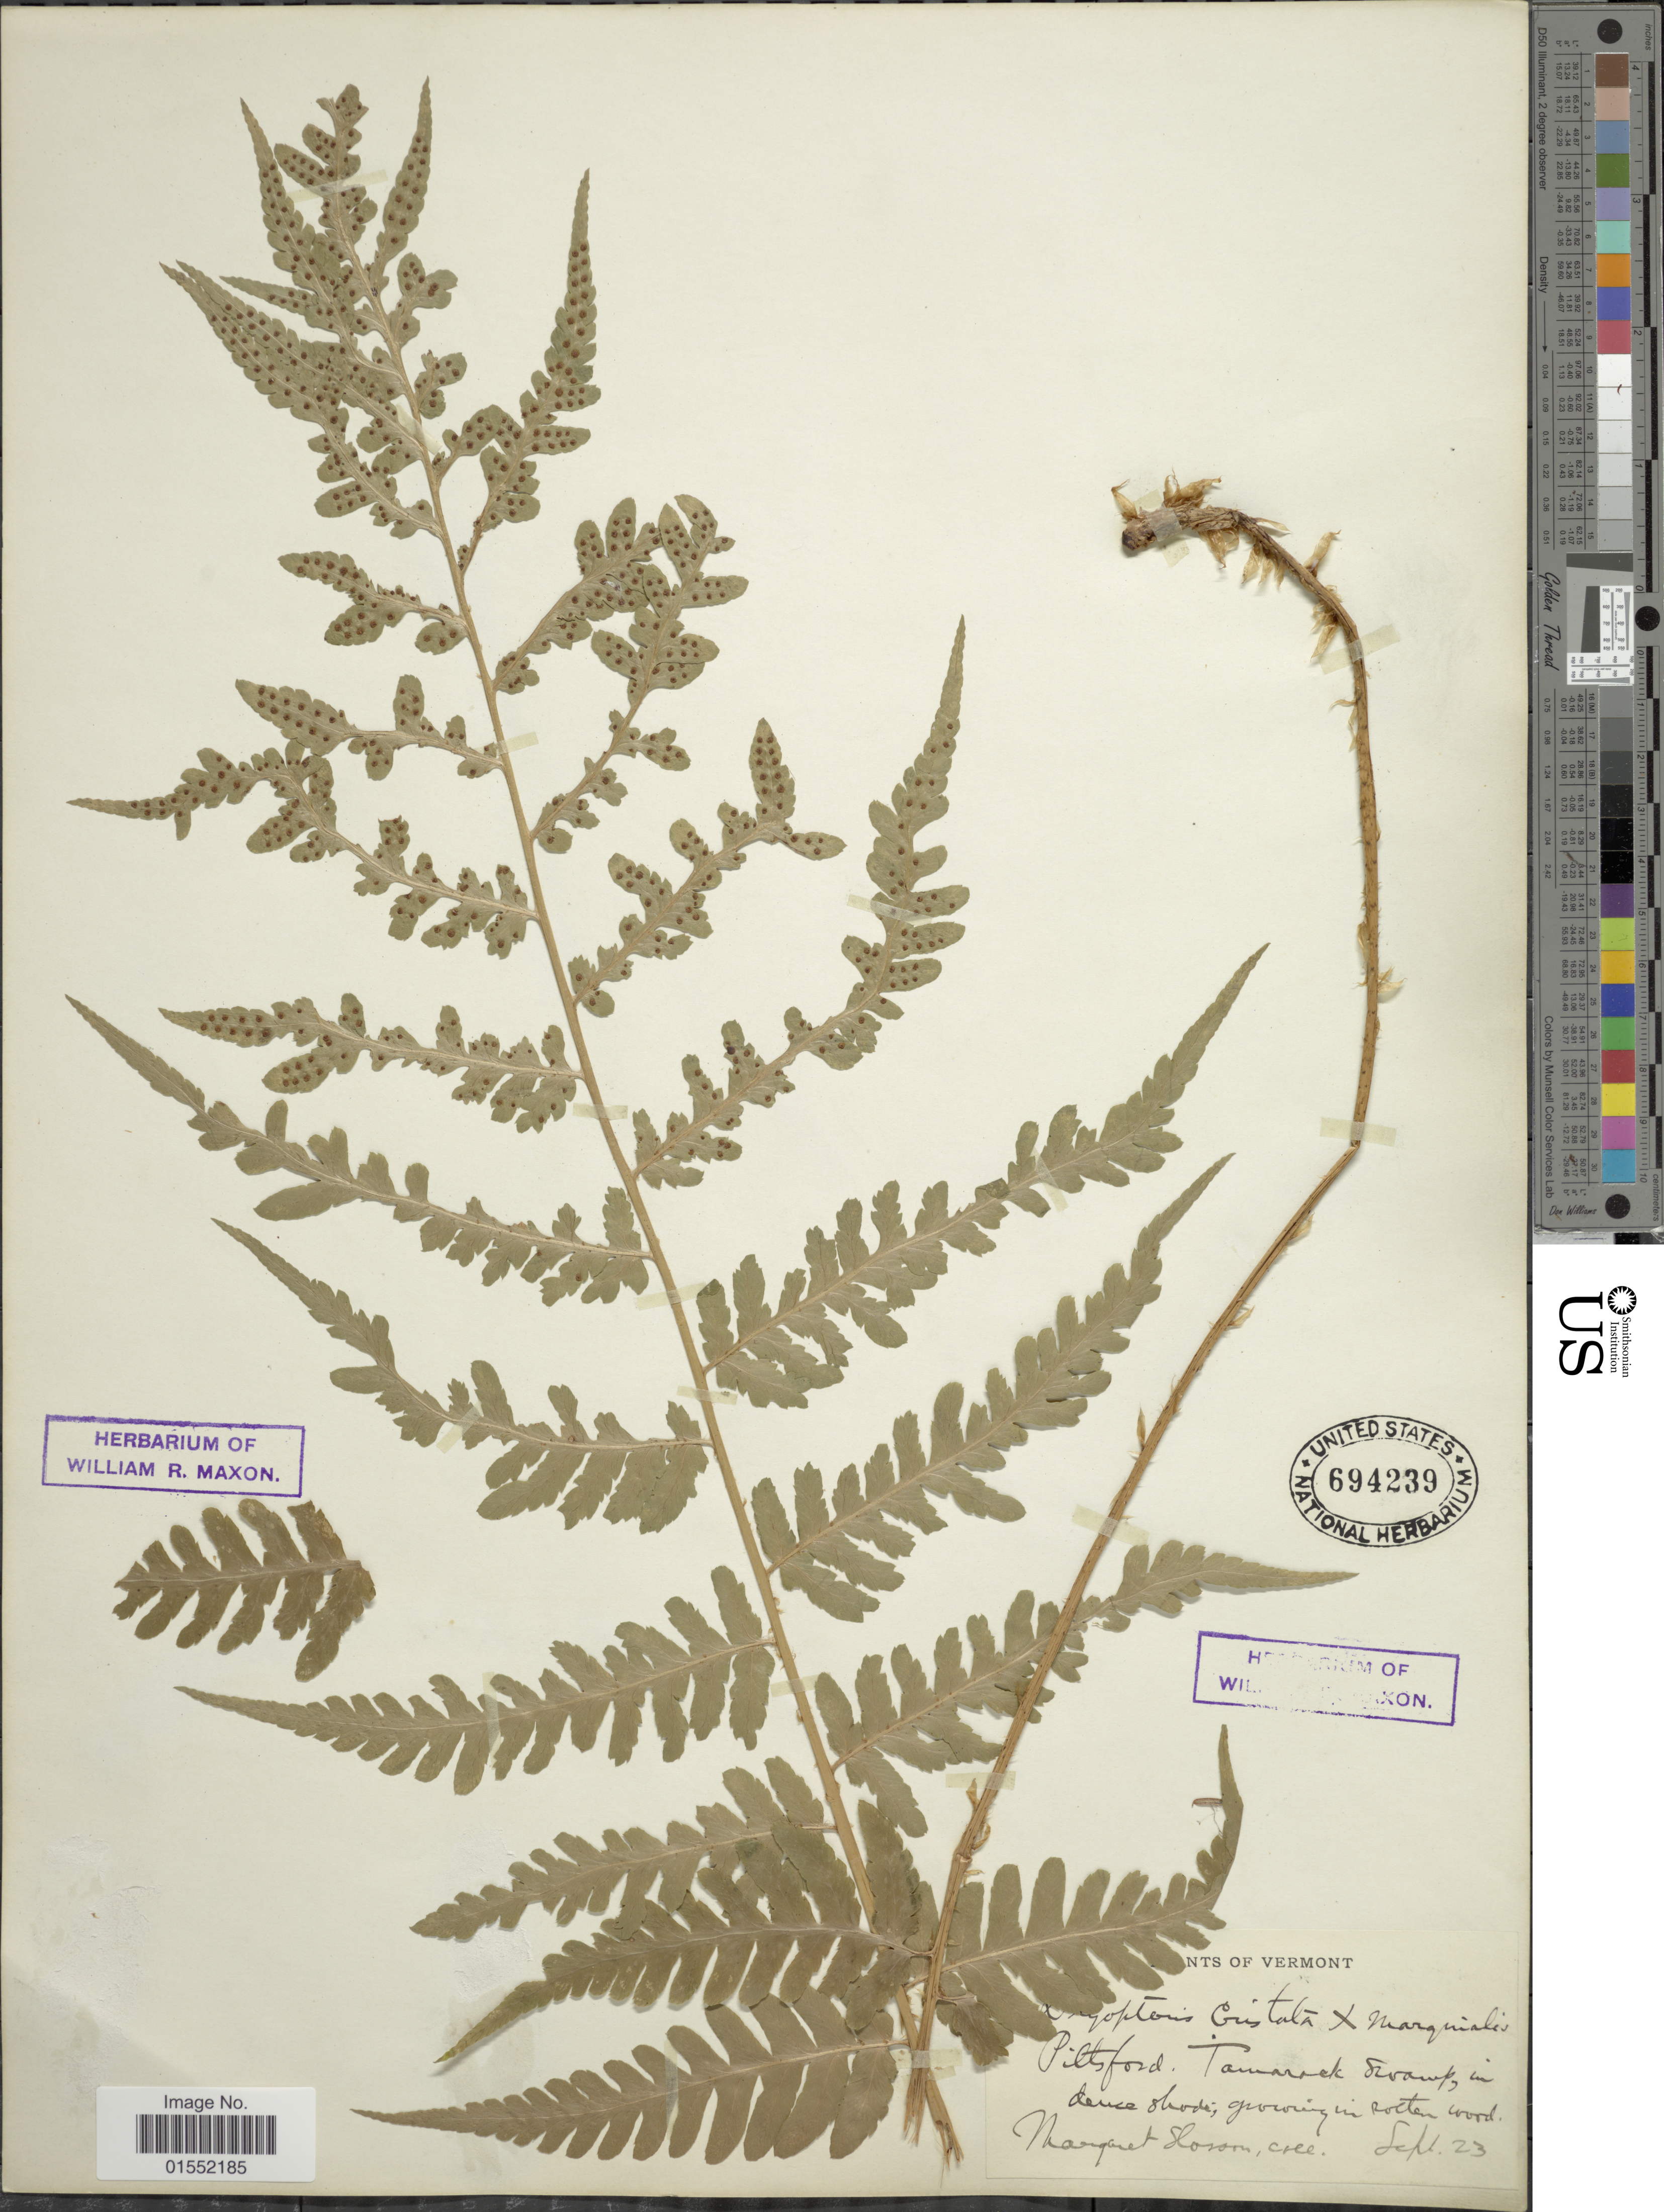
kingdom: Plantae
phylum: Tracheophyta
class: Polypodiopsida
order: Polypodiales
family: Dryopteridaceae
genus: Dryopteris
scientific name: Dryopteris x slossoniae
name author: Wherry ex Lellinger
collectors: M. Slosson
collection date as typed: Transcribed d/m/y: /9/23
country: United States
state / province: Vermont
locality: Pittsford, Tamarack swamp, in dense shade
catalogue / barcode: US 694239